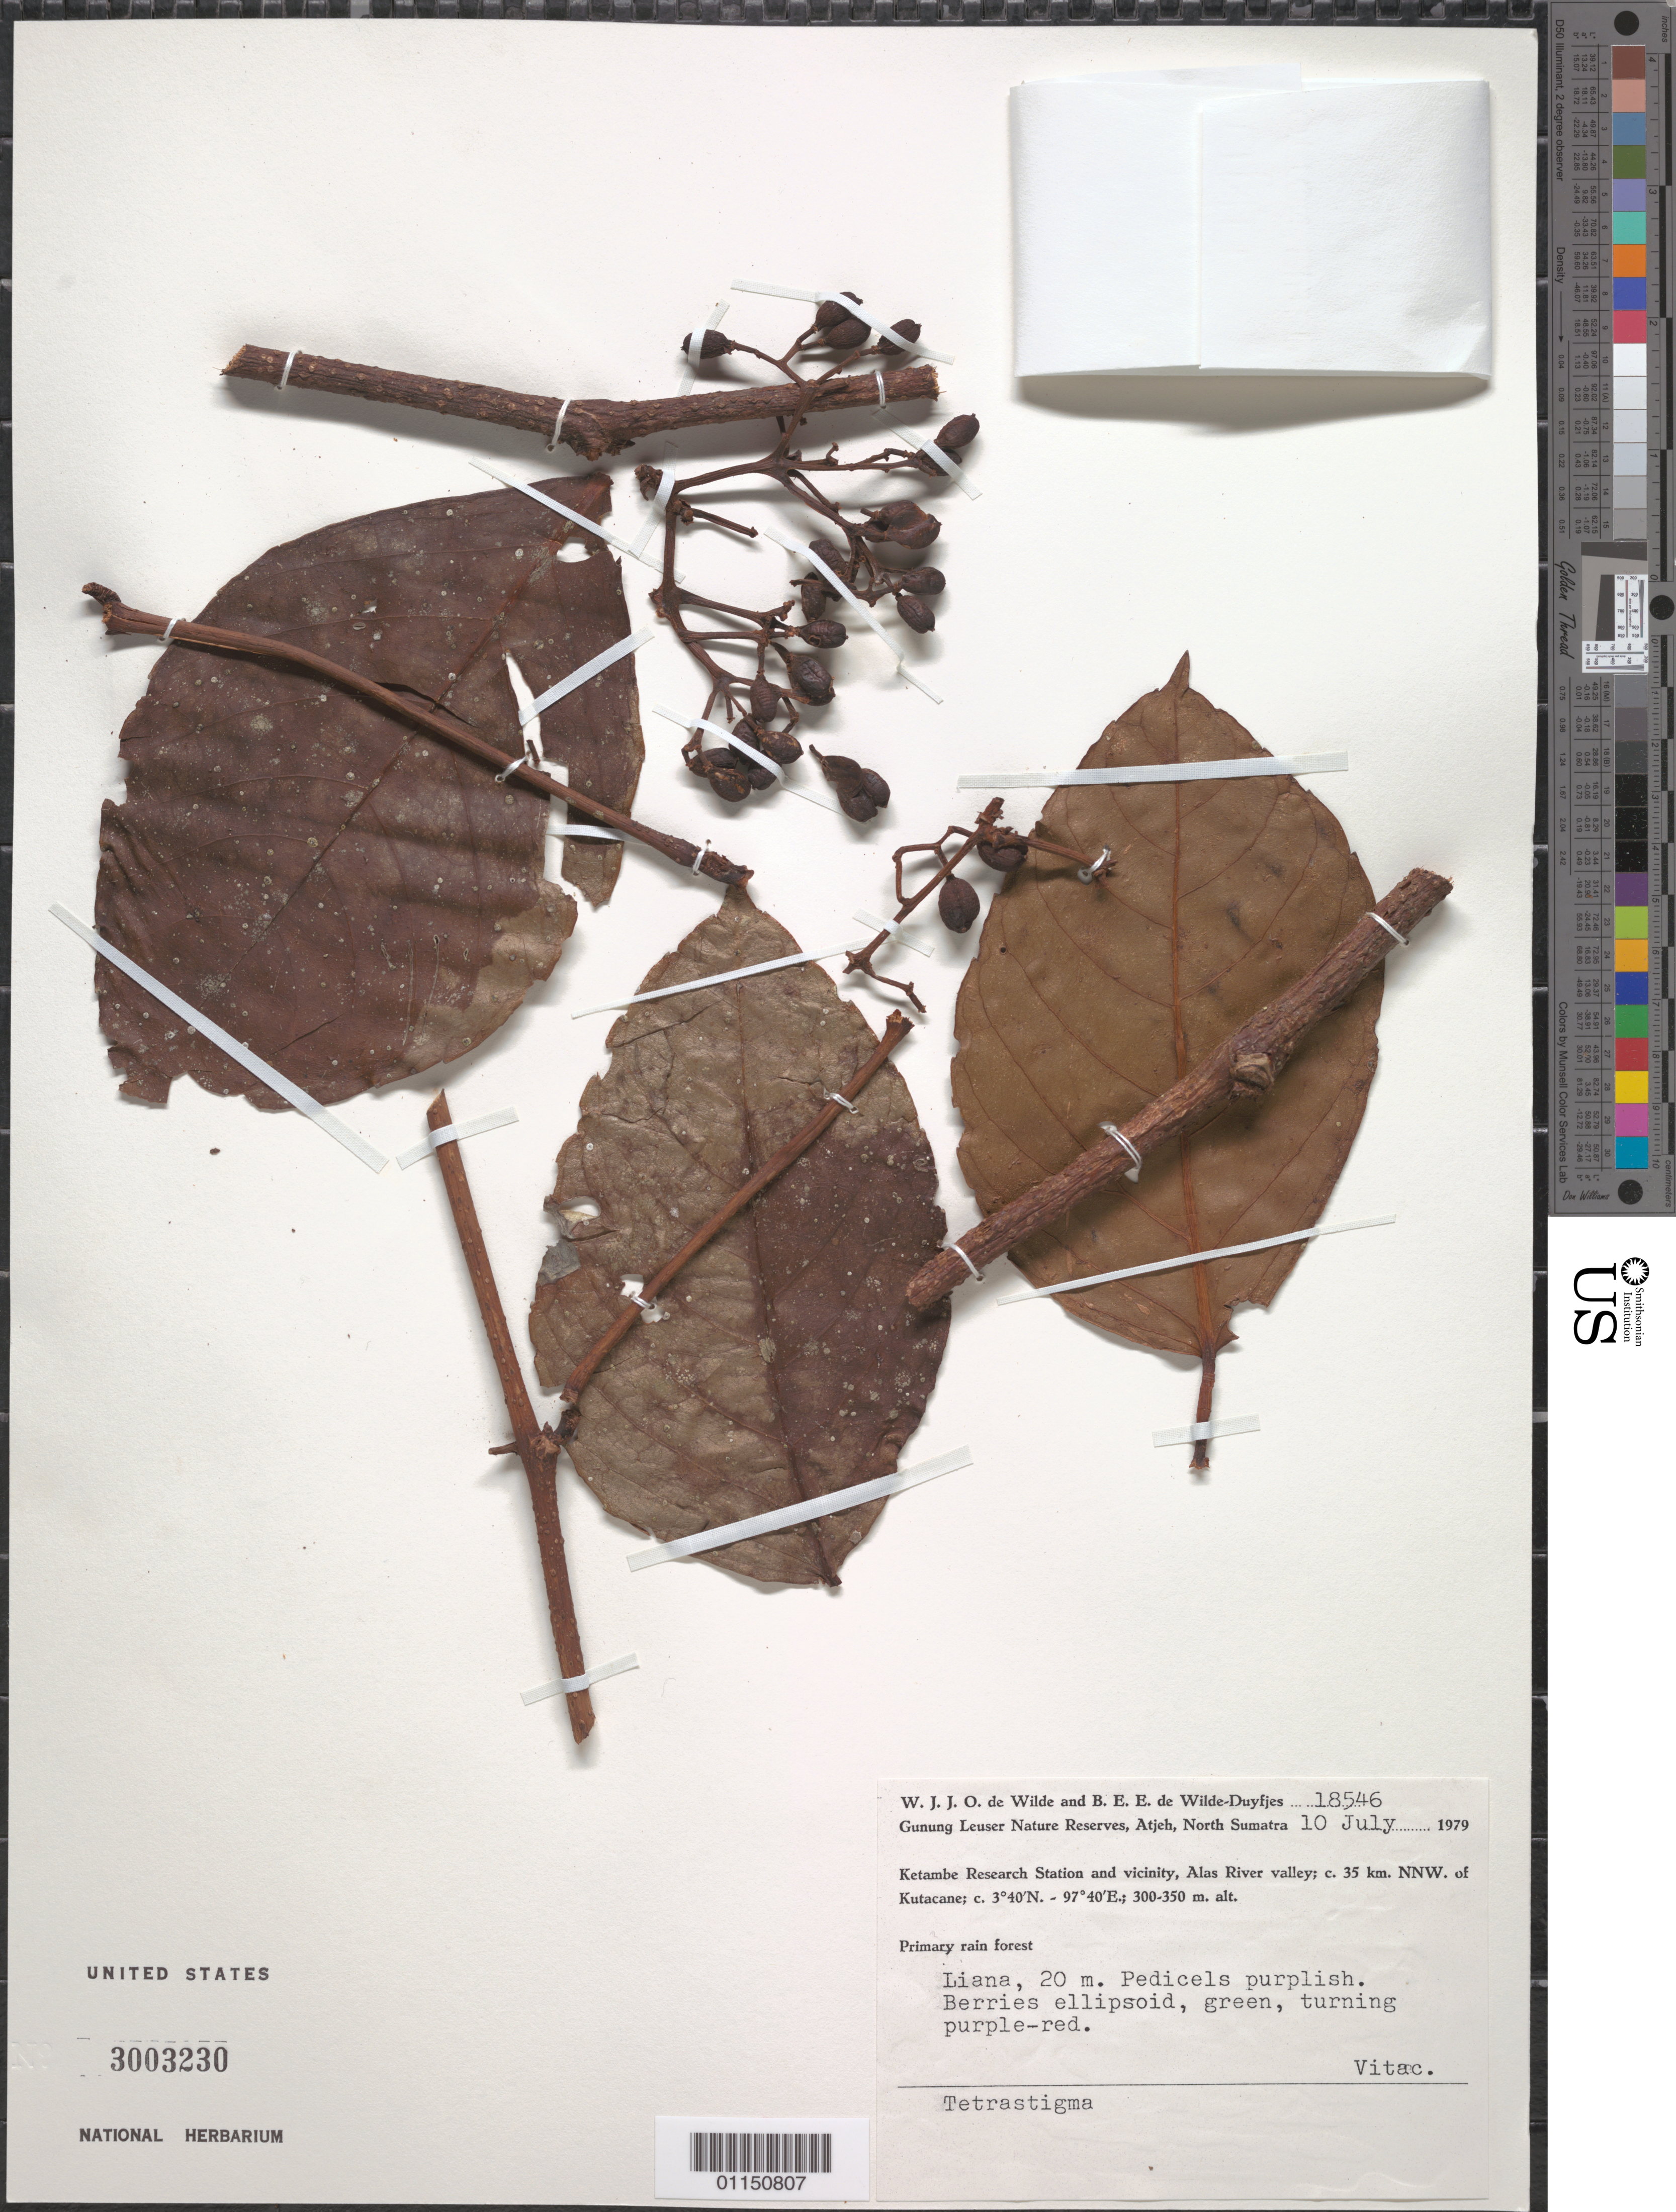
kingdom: Plantae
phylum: Tracheophyta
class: Magnoliopsida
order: Vitales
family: Vitaceae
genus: Tetrastigma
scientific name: Tetrastigma sp.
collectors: W. J. de Wilde & B. E. de Wilde-Duyfjes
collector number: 18546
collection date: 1979-07-10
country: Indonesia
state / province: Sumatra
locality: Gunung Leuser Nature Reserve, Atjeh. Ketambe Research Station and vicinity, Alas River valley; c. 35 km NNW of Kutacane.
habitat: Primary rain forest. Liana.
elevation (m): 300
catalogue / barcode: US 3003230